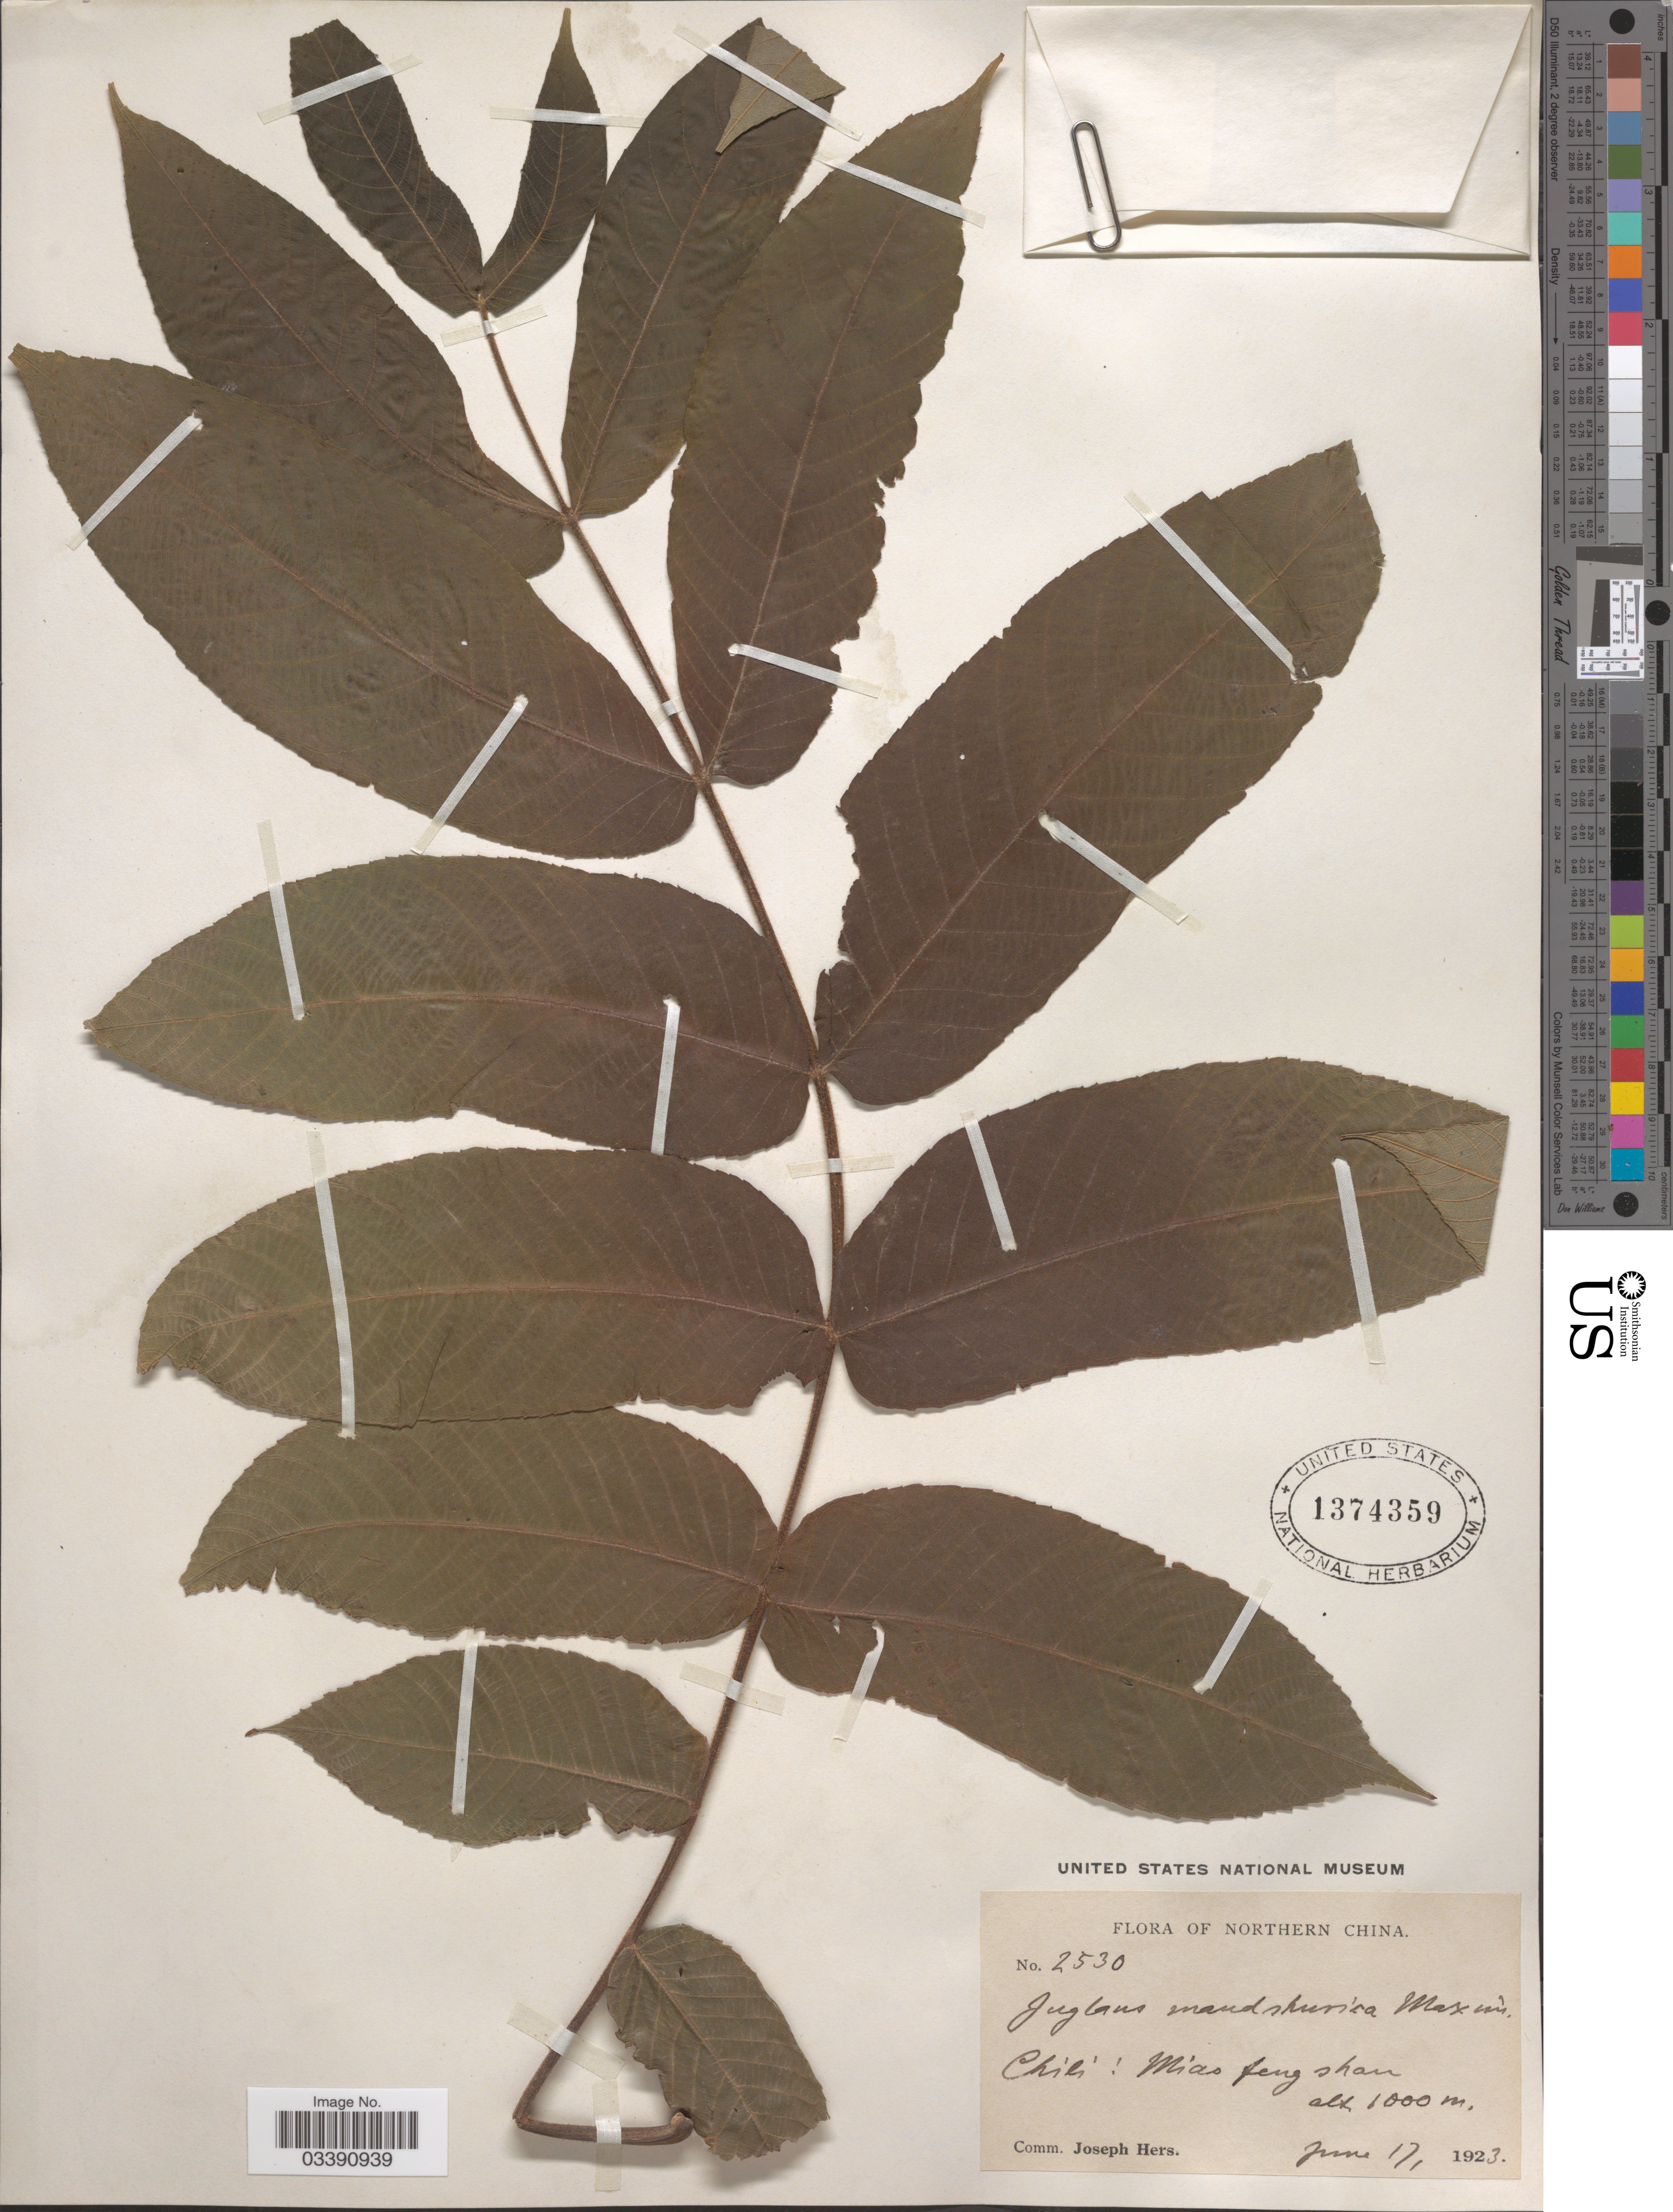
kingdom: Plantae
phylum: Tracheophyta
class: Magnoliopsida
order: Fagales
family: Juglandaceae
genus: Juglans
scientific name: Juglans mandshurica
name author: Maxim.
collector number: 2530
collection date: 1923-06-17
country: China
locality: Northern China. Chili: Miao feng shan.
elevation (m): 1000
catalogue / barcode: US 1374359